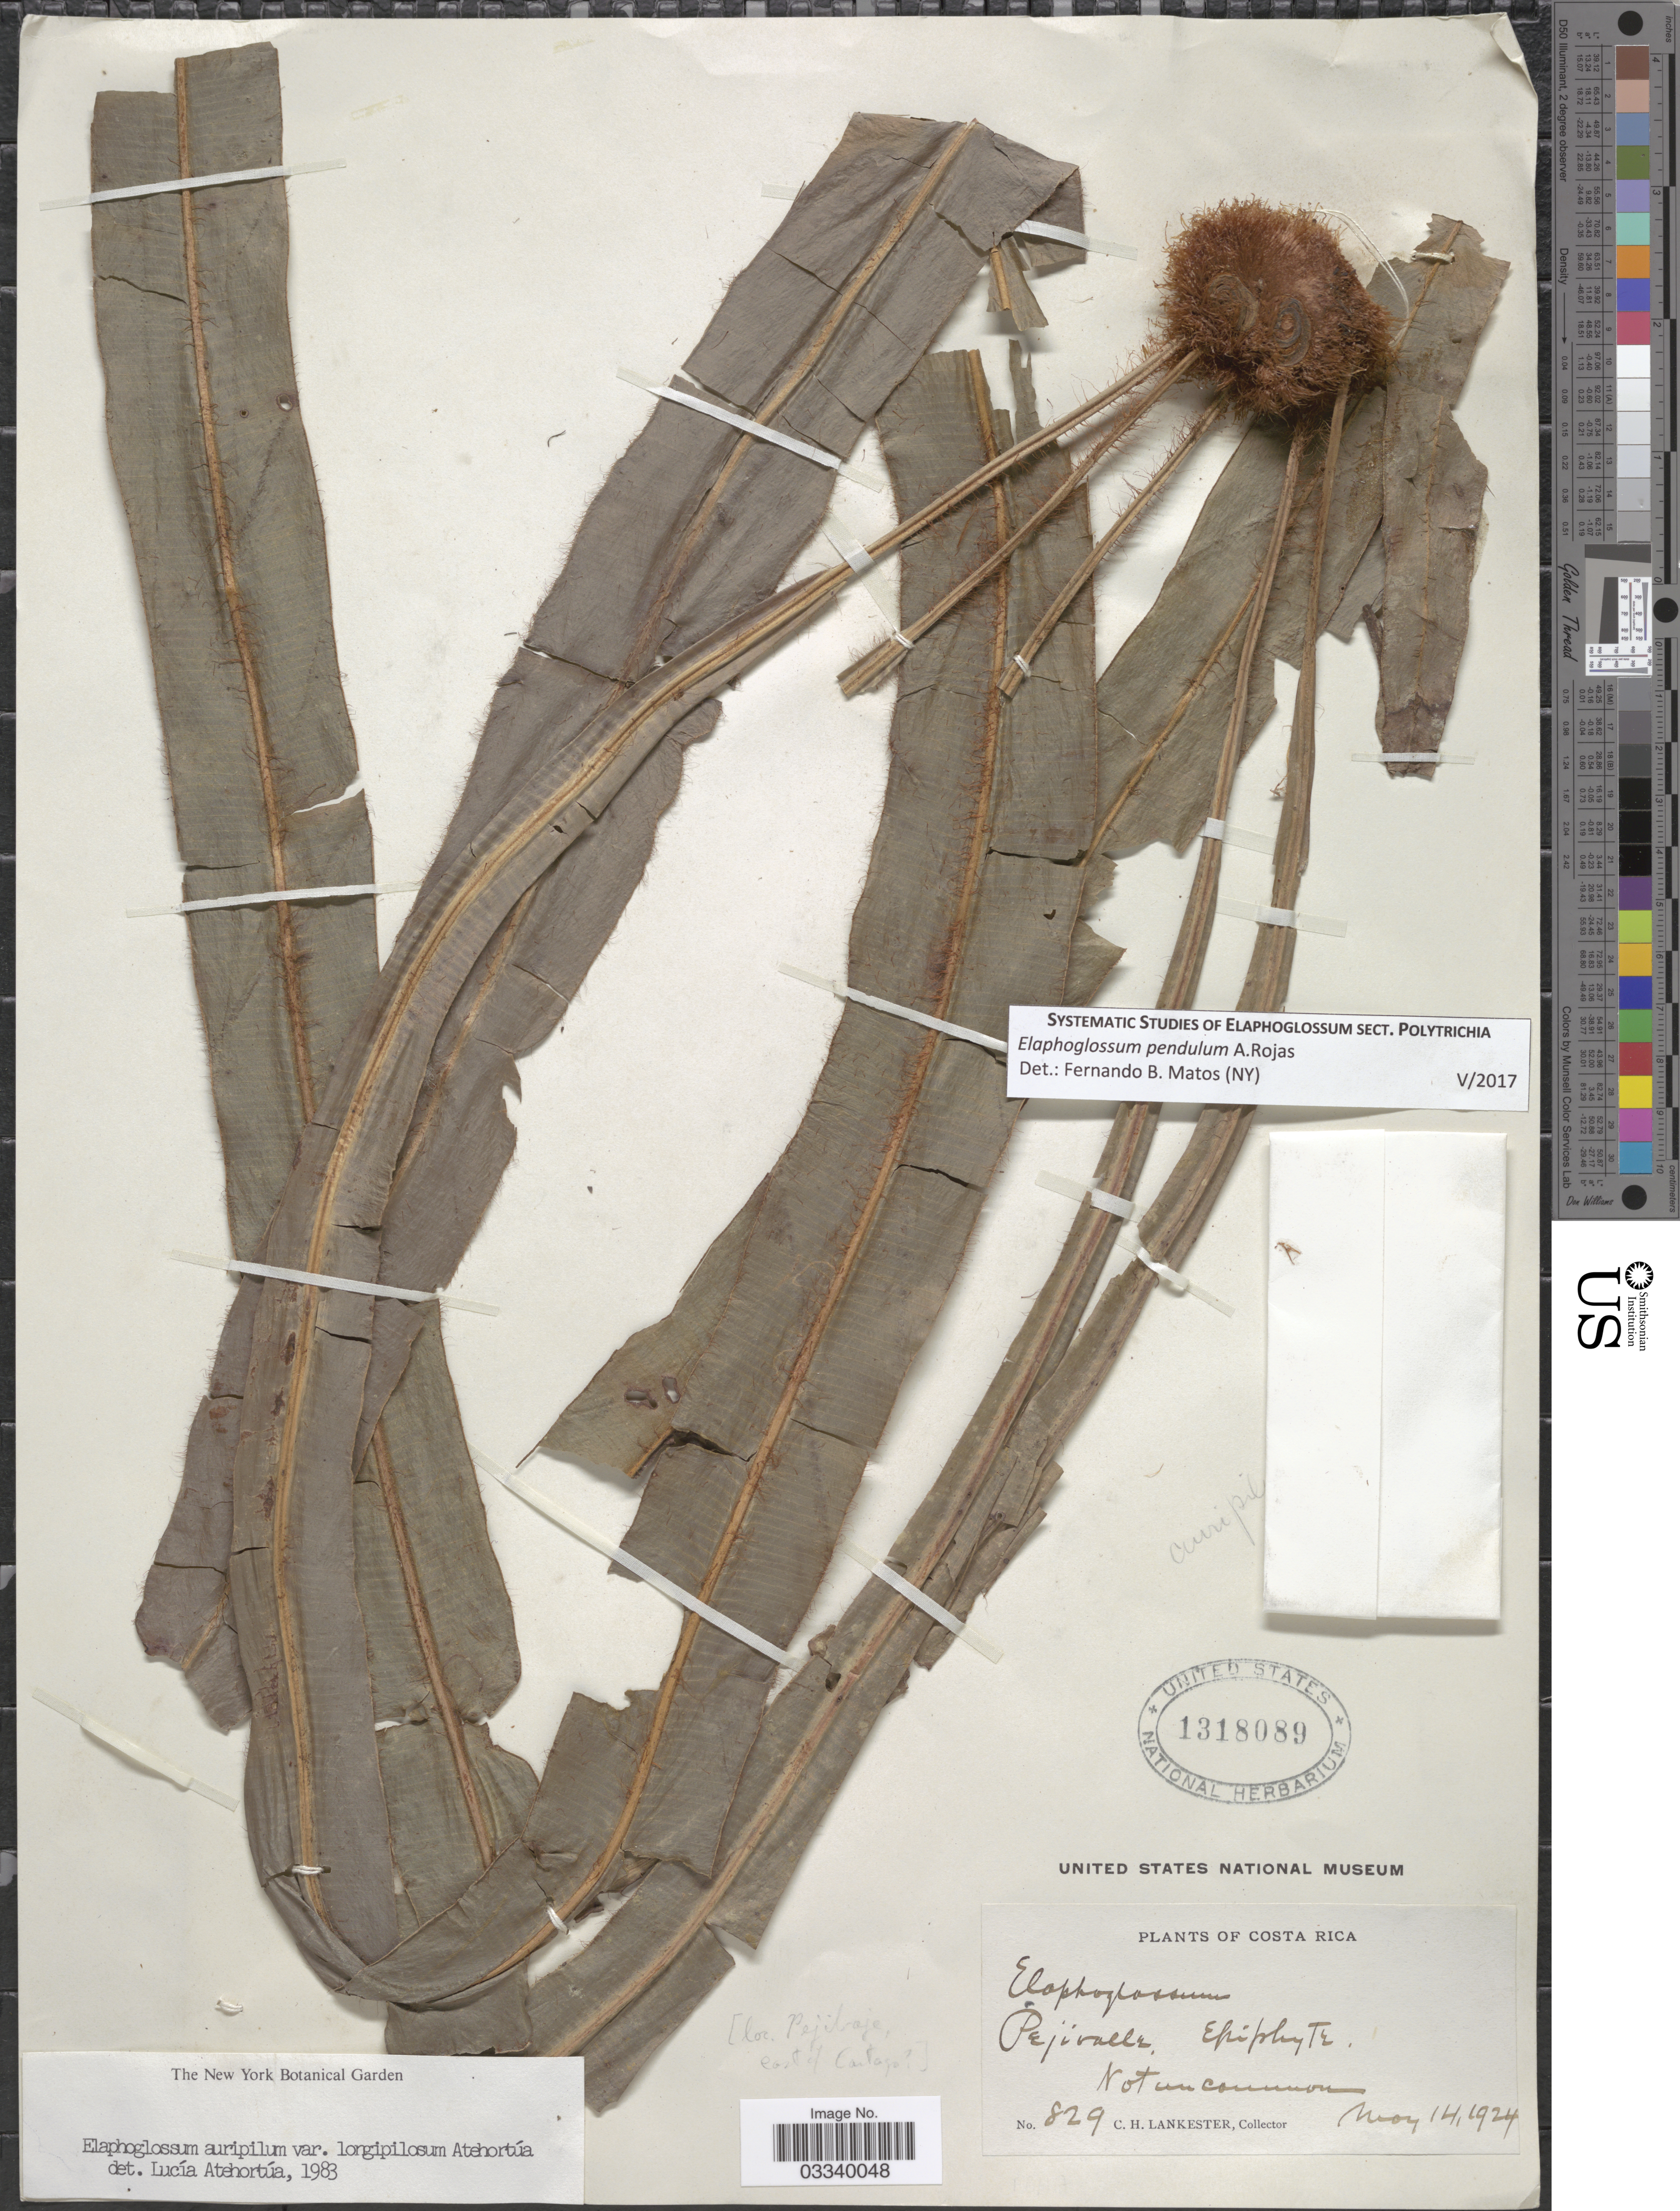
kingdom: Plantae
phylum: Tracheophyta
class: Polypodiopsida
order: Polypodiales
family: Dryopteridaceae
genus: Elaphoglossum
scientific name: Elaphoglossum pendulum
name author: A. Rojas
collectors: C. H. Lankester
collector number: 829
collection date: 1924-05-14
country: Costa Rica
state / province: Cartago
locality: Pejivalle. east of Cartago.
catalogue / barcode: US 1318089